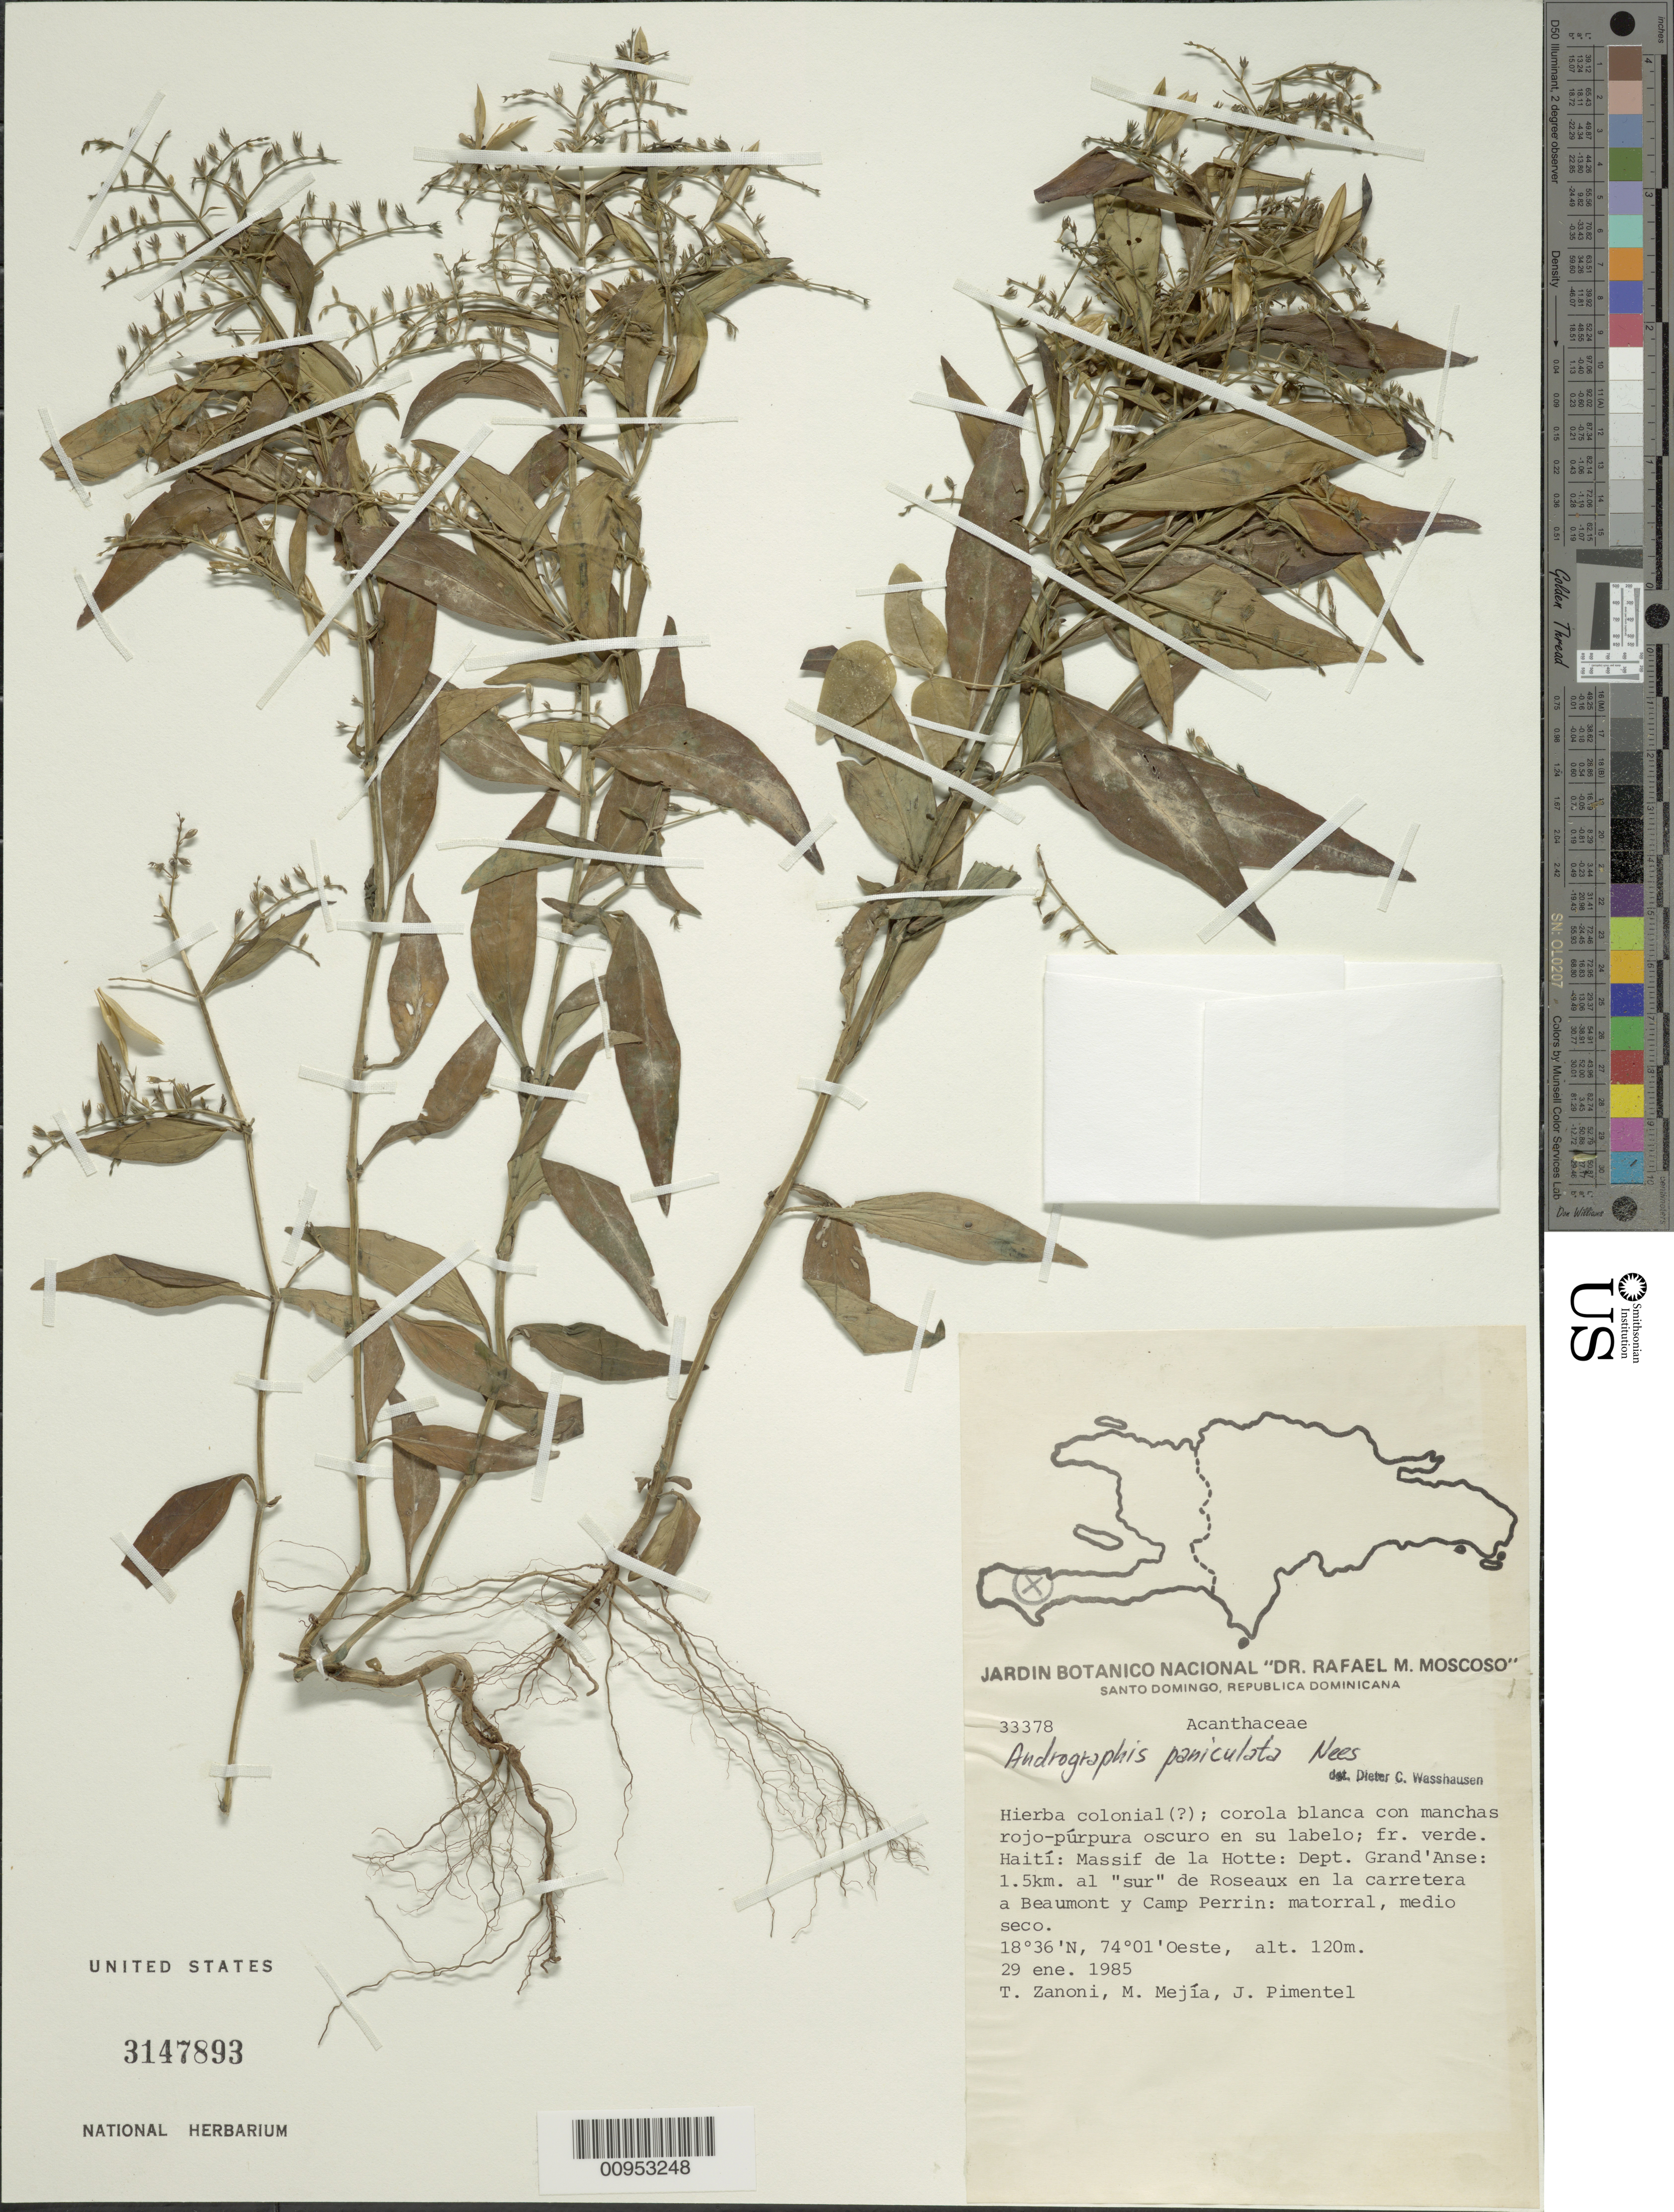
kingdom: Plantae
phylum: Tracheophyta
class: Magnoliopsida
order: Lamiales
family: Acanthaceae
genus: Andrographis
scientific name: Andrographis paniculata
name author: (Burm. f.) Nees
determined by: Wasshausen, Dieter C., (BOT), Smithsonian Institution - National Museum of Natural History (UNITED STATES)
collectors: T. A. Zanoni, M. Mejia & J. Pimentel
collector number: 33378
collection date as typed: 29 Jan 1985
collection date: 1985-01-29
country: Dominican Republic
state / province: Grand Anse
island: Hispaniola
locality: Massif de la Hotte; Roseaux, 1.5 km "sur" en la carretera a Beaumont y Camp Perrin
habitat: Matorral, medio seco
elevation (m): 120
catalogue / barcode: US 3147893